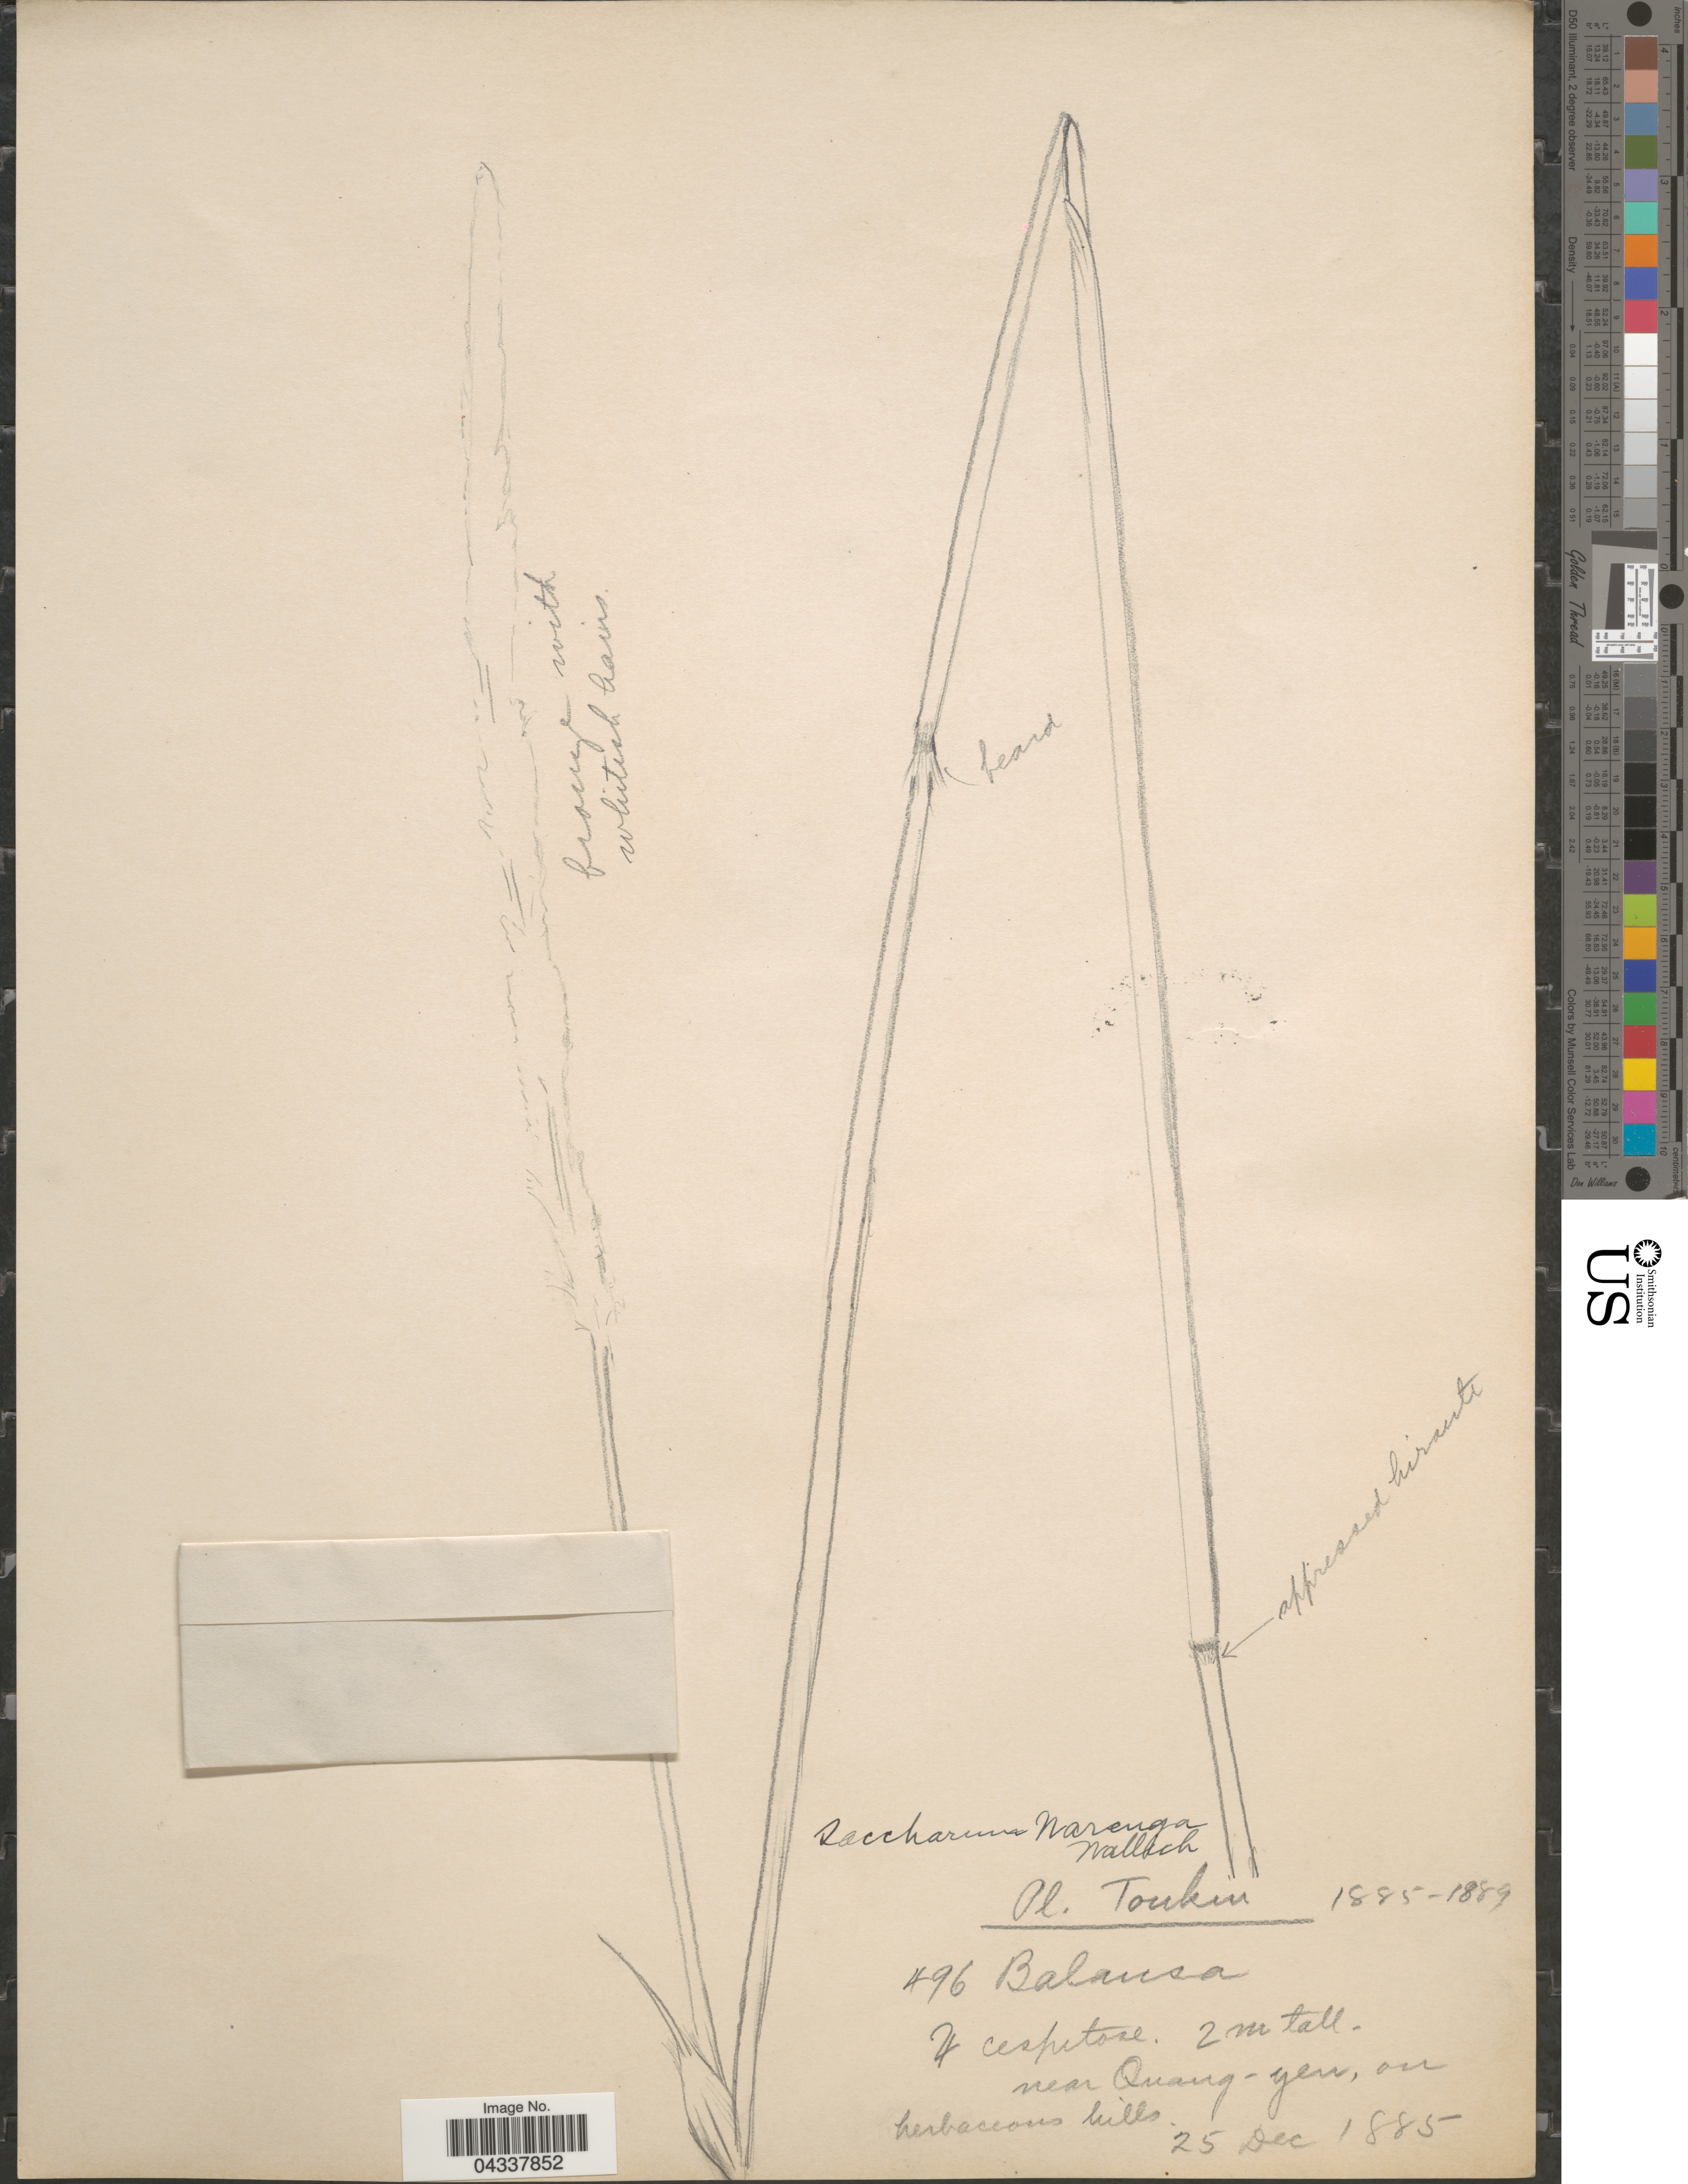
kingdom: Plantae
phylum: Tracheophyta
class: Liliopsida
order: Poales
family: Poaceae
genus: Narenga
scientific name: Narenga porphyrocoma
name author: (Hance) Bor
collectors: -. Balansa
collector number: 496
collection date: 1885-12-25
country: Vietnam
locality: Tonkin. Near Quang-yen, on herbaceous hills.